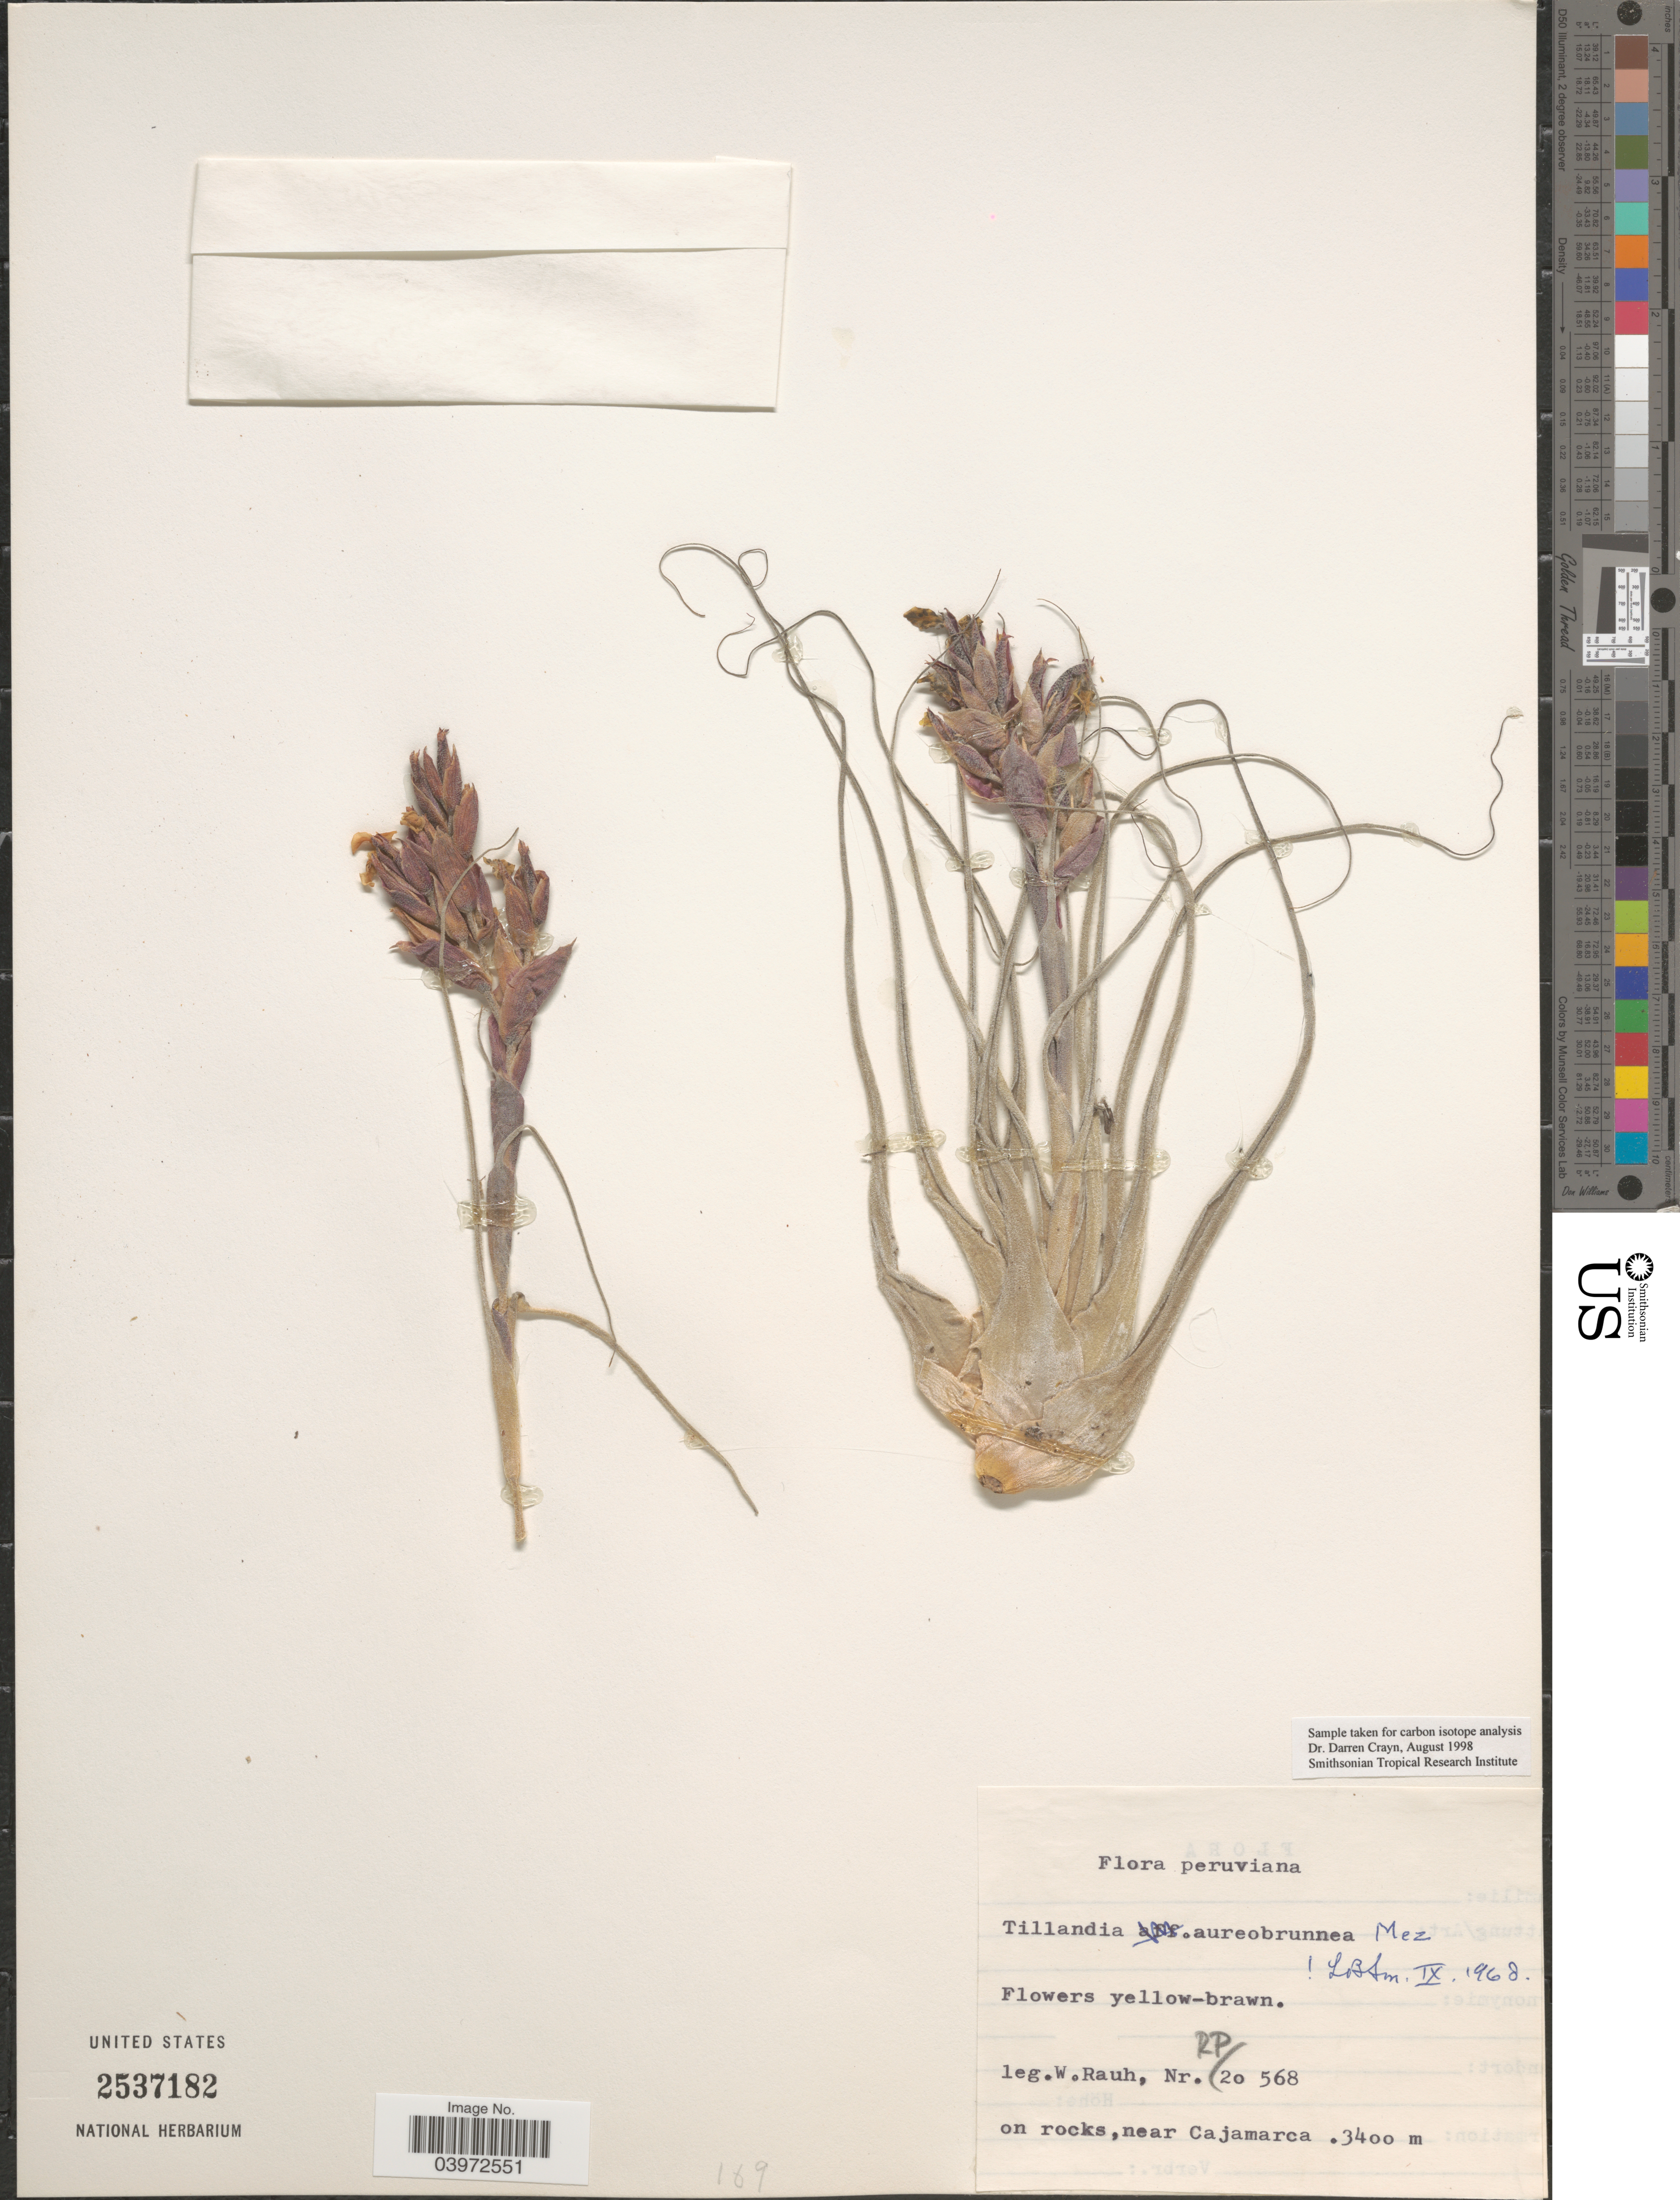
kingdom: Plantae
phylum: Tracheophyta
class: Liliopsida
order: Poales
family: Bromeliaceae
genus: Tillandsia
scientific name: Tillandsia aureobrunnea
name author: Mez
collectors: W. Rauh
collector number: RP20568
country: Peru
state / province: Cajamarca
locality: Near Cajamarca.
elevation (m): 3400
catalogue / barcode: US 2537182